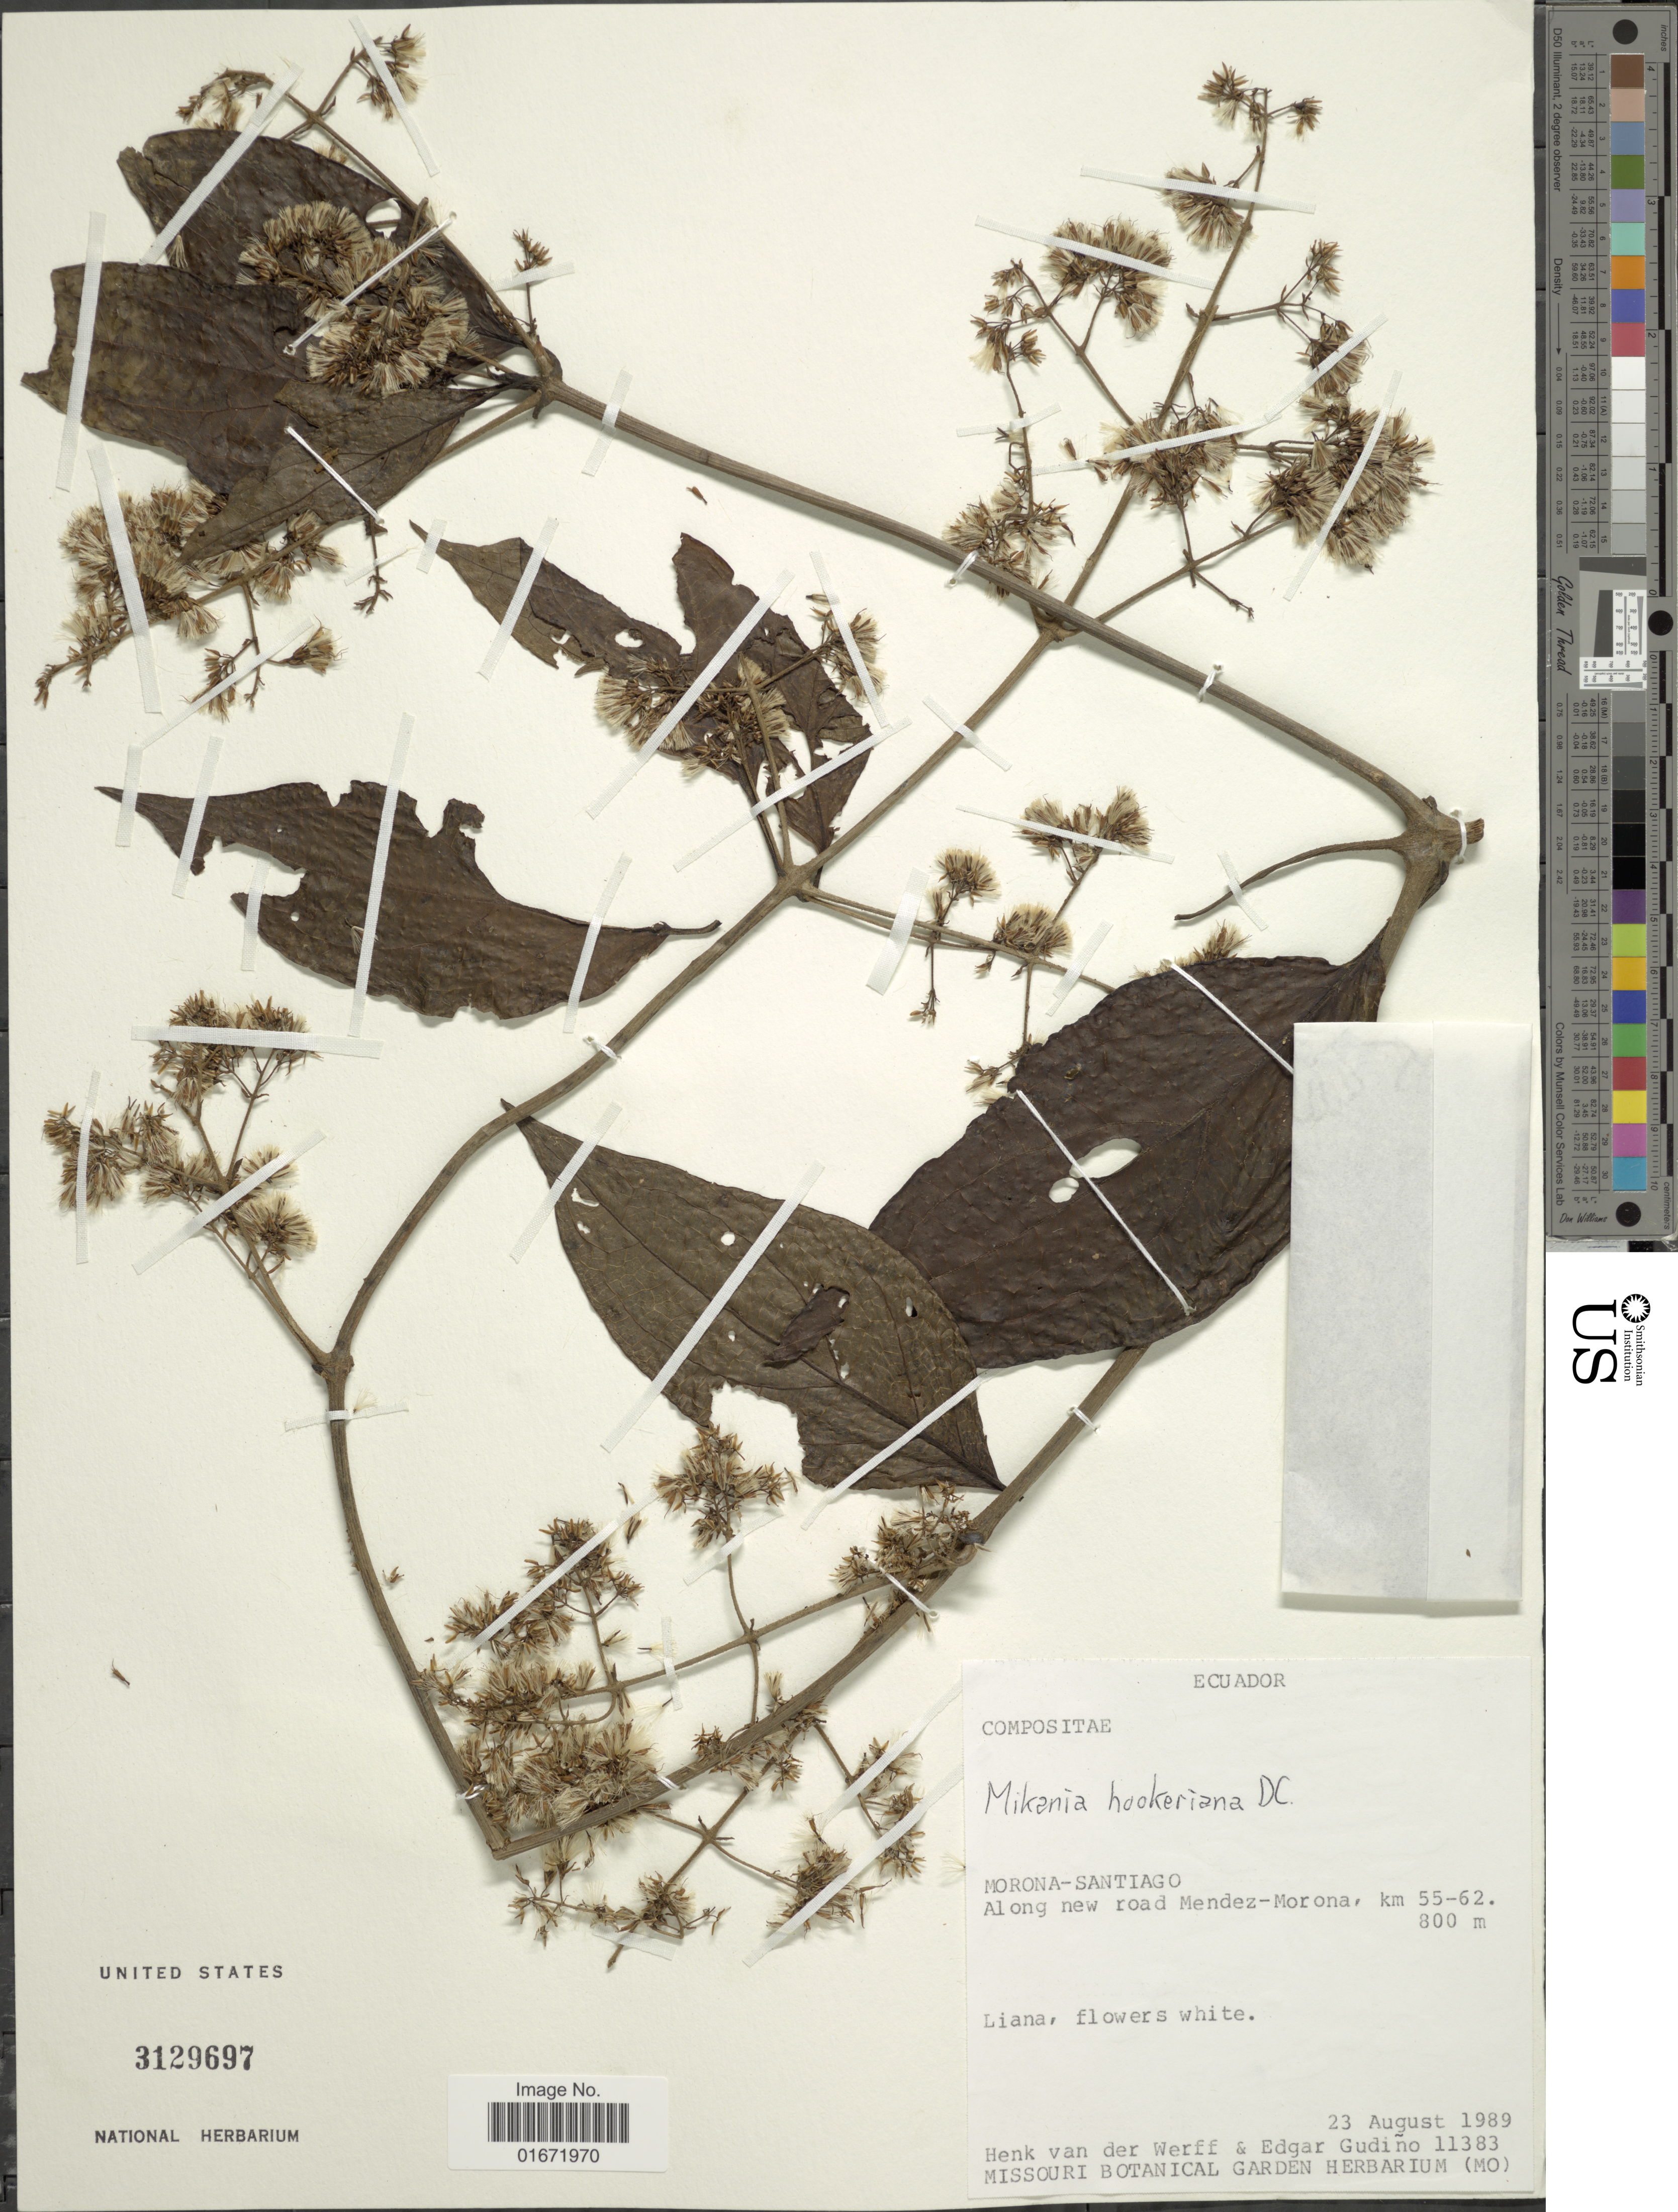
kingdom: Plantae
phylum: Tracheophyta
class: Magnoliopsida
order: Asterales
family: Asteraceae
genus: Mikania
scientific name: Mikania nigropunctulata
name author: Hieron.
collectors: H. van der Werff & E. Gudiño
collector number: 11383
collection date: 1989-08-23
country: Ecuador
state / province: Morona-Santiago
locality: Morona-Santiago. Along new road Mendez-Morona, km 55-62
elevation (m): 800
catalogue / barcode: US 3129697